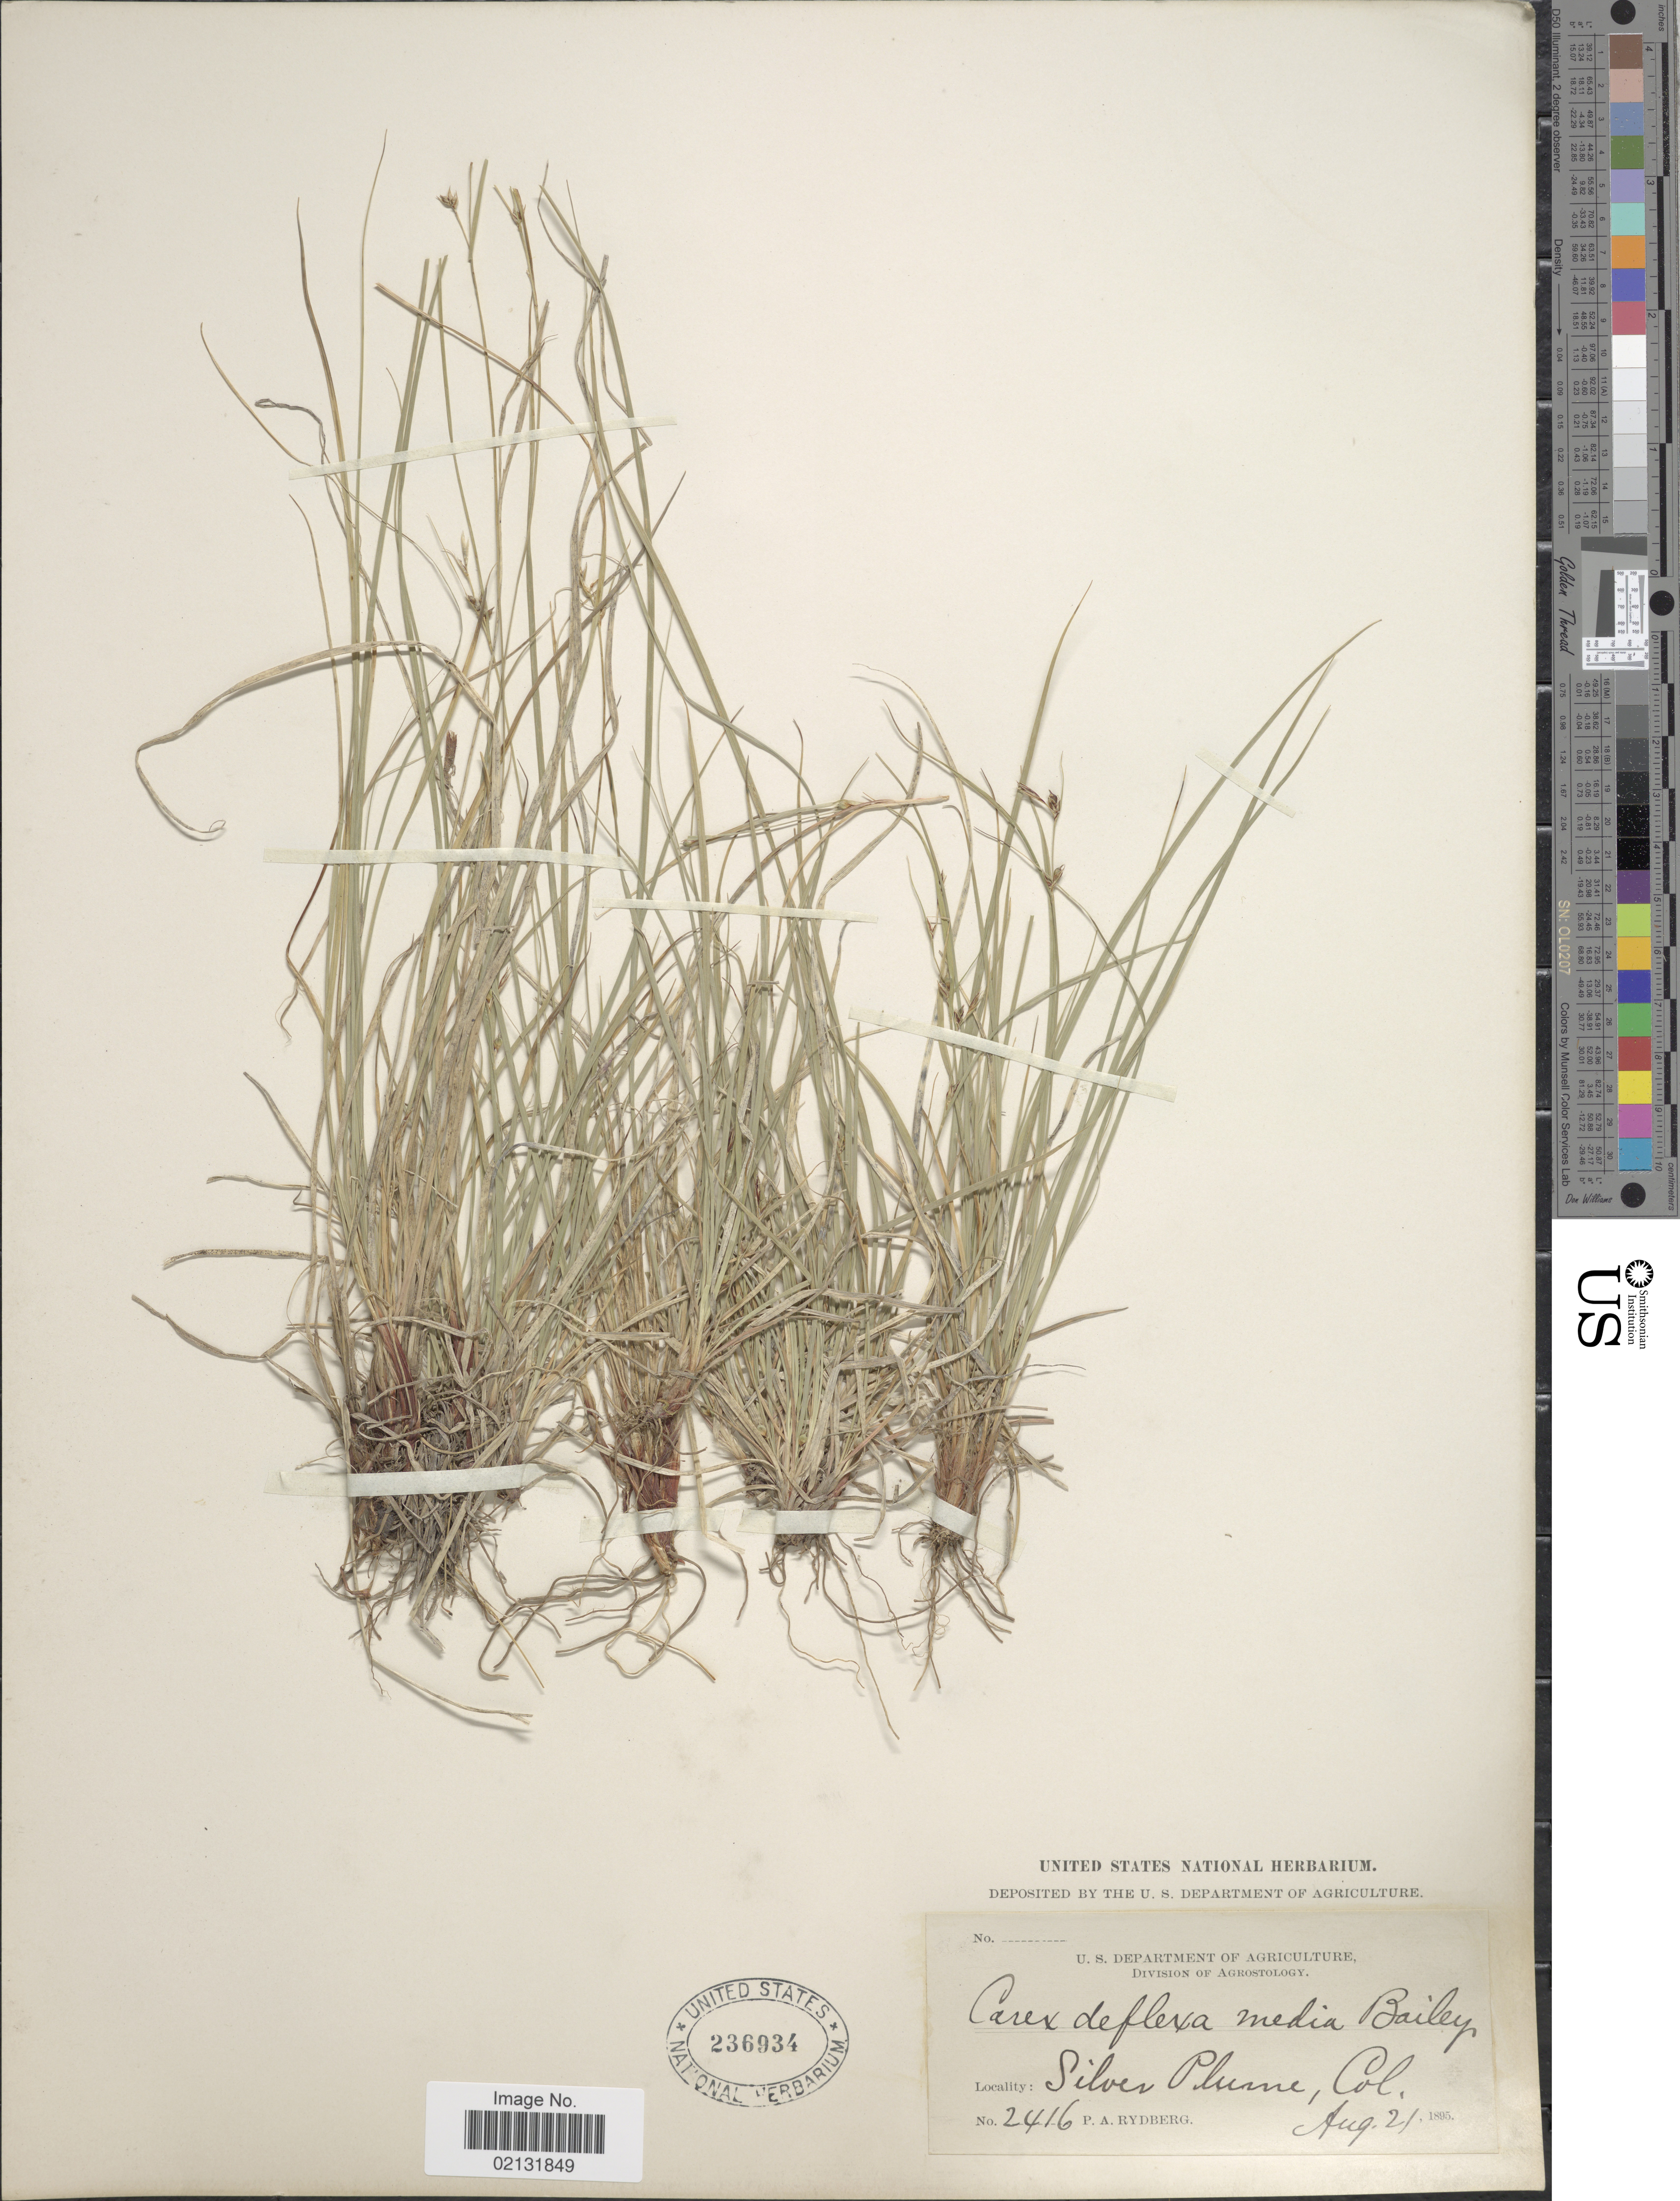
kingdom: Plantae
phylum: Tracheophyta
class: Liliopsida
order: Poales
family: Cyperaceae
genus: Carex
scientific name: Carex rossii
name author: Boott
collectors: P. A. Rydberg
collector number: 2416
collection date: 1895-08-21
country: United States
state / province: Colorado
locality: Silver Plume, Col.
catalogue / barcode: US 236934